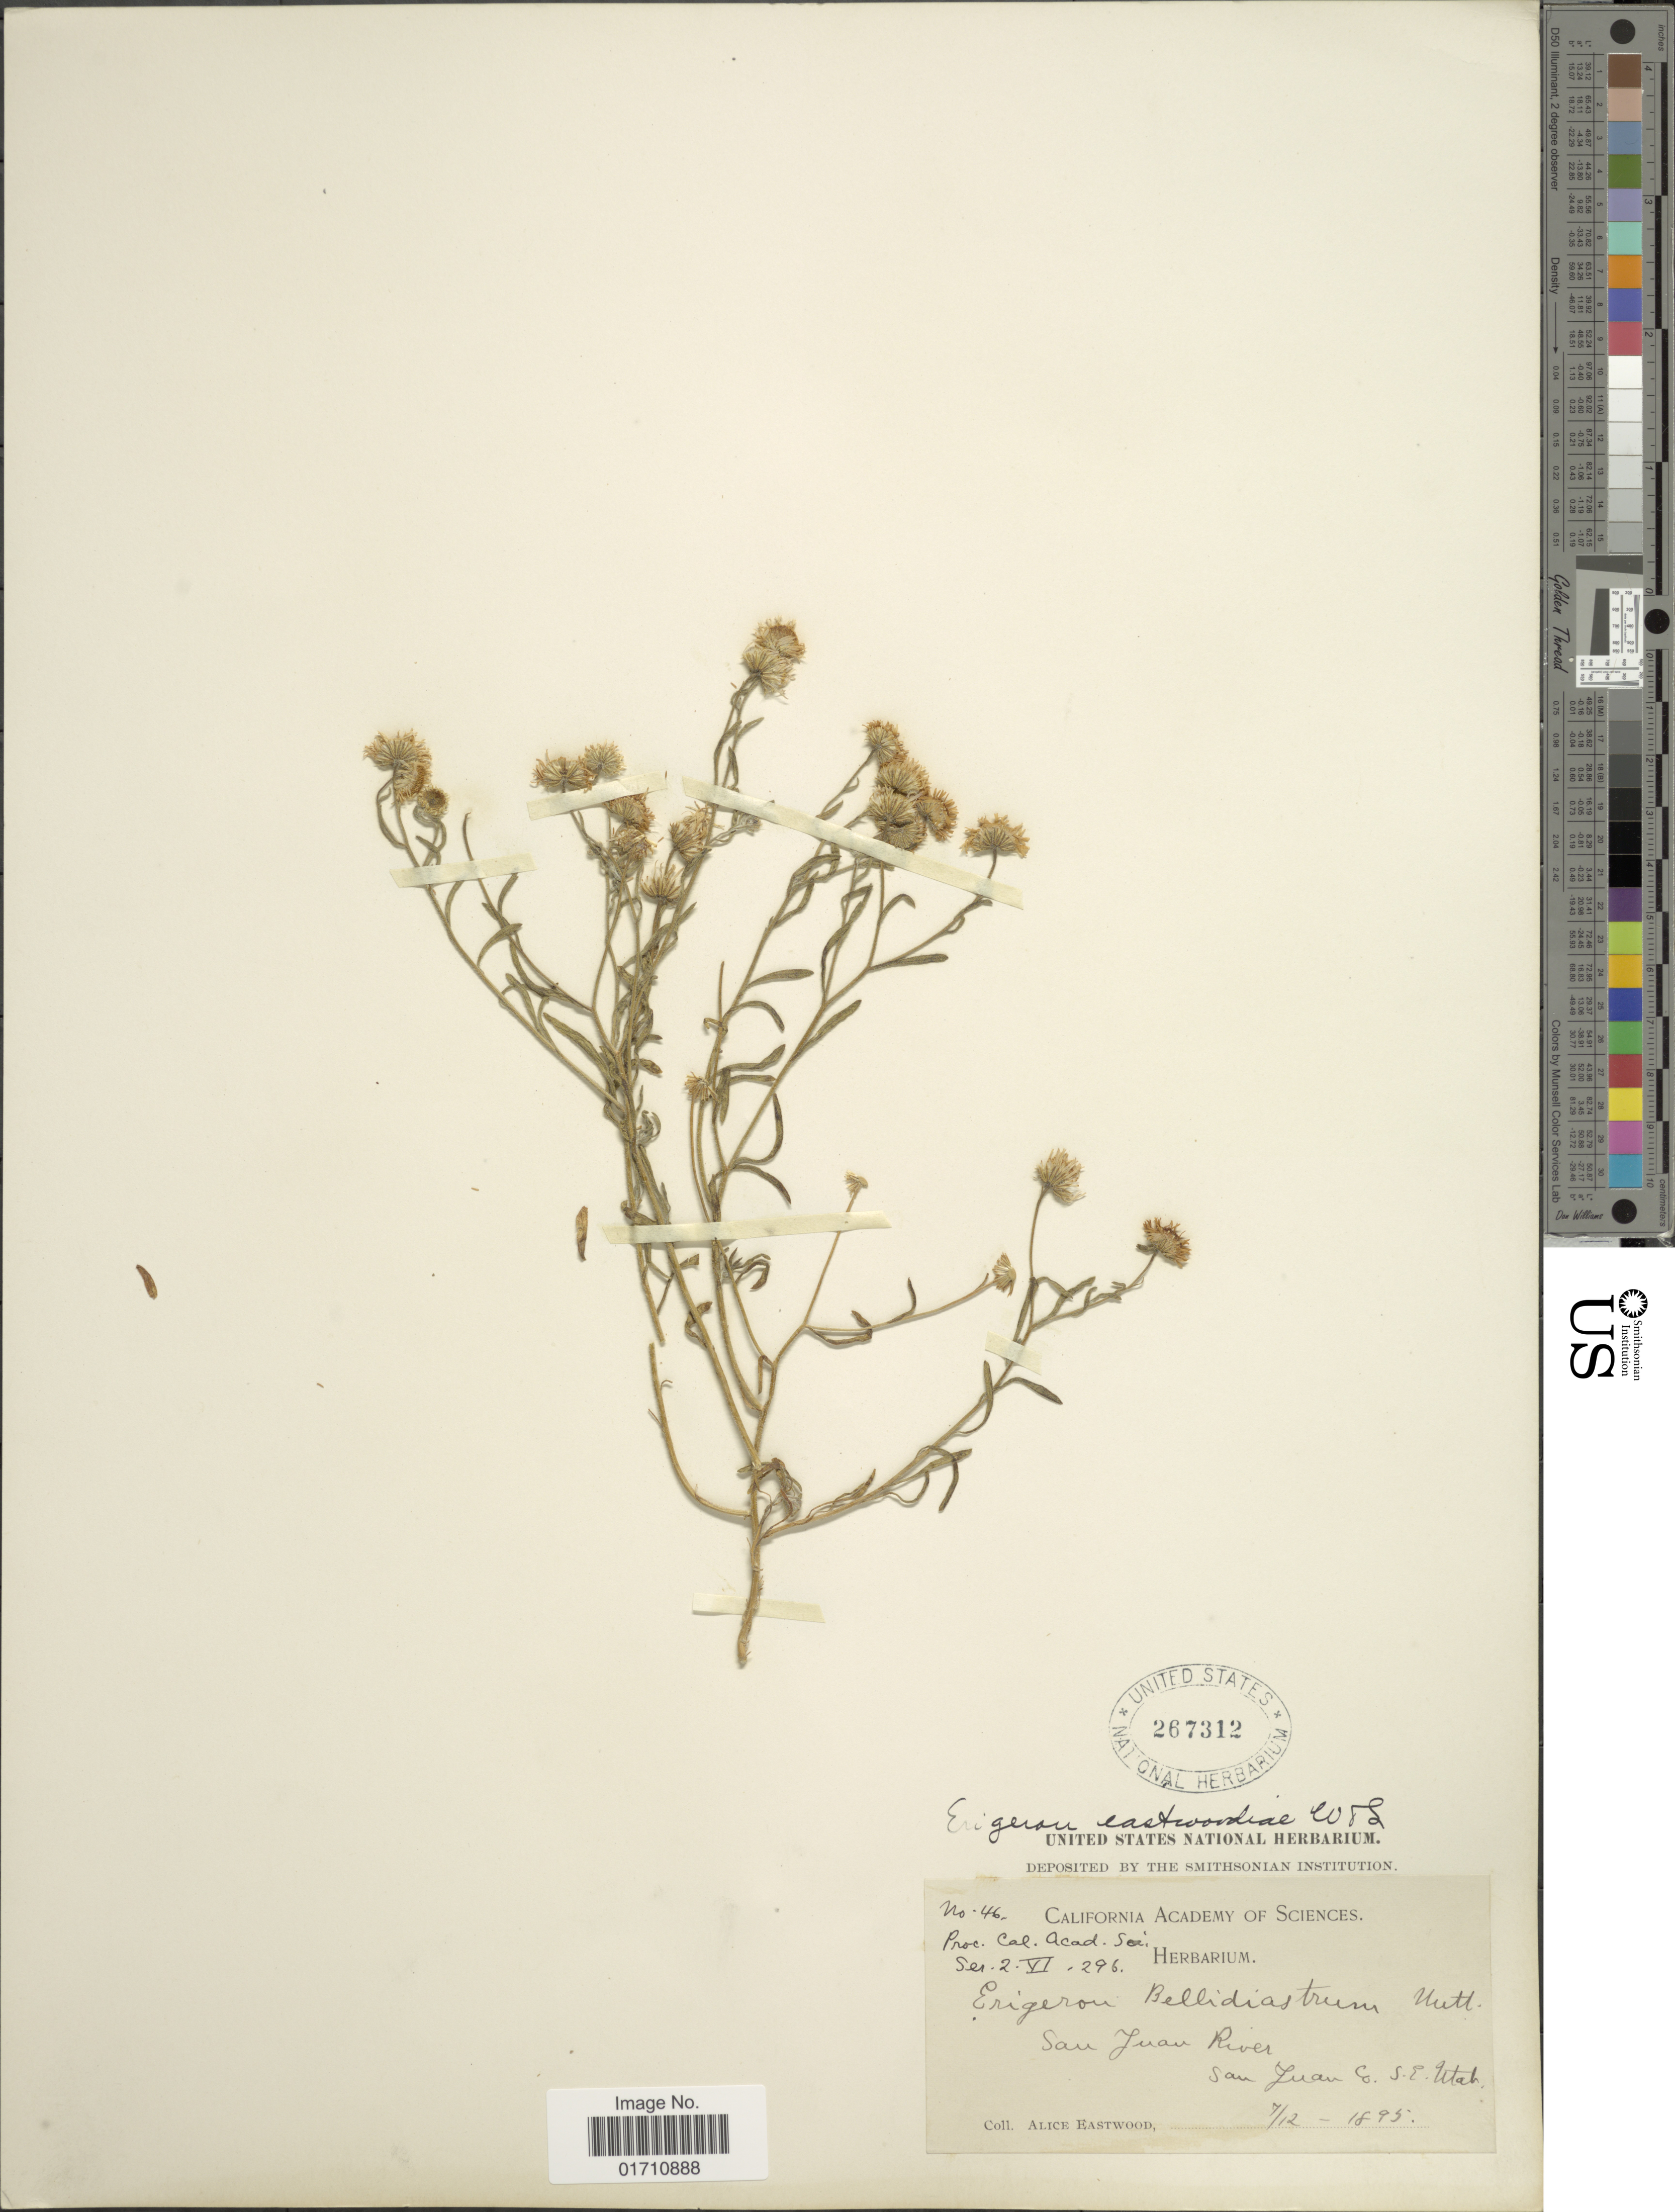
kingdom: Plantae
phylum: Tracheophyta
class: Magnoliopsida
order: Asterales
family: Asteraceae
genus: Erigeron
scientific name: Erigeron bellidiastrum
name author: Nutt.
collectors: A. Eastwood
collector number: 46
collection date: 1895-07-12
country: United States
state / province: Utah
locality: San Juan River, San Juan Co. S.E. Utah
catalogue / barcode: US 267312